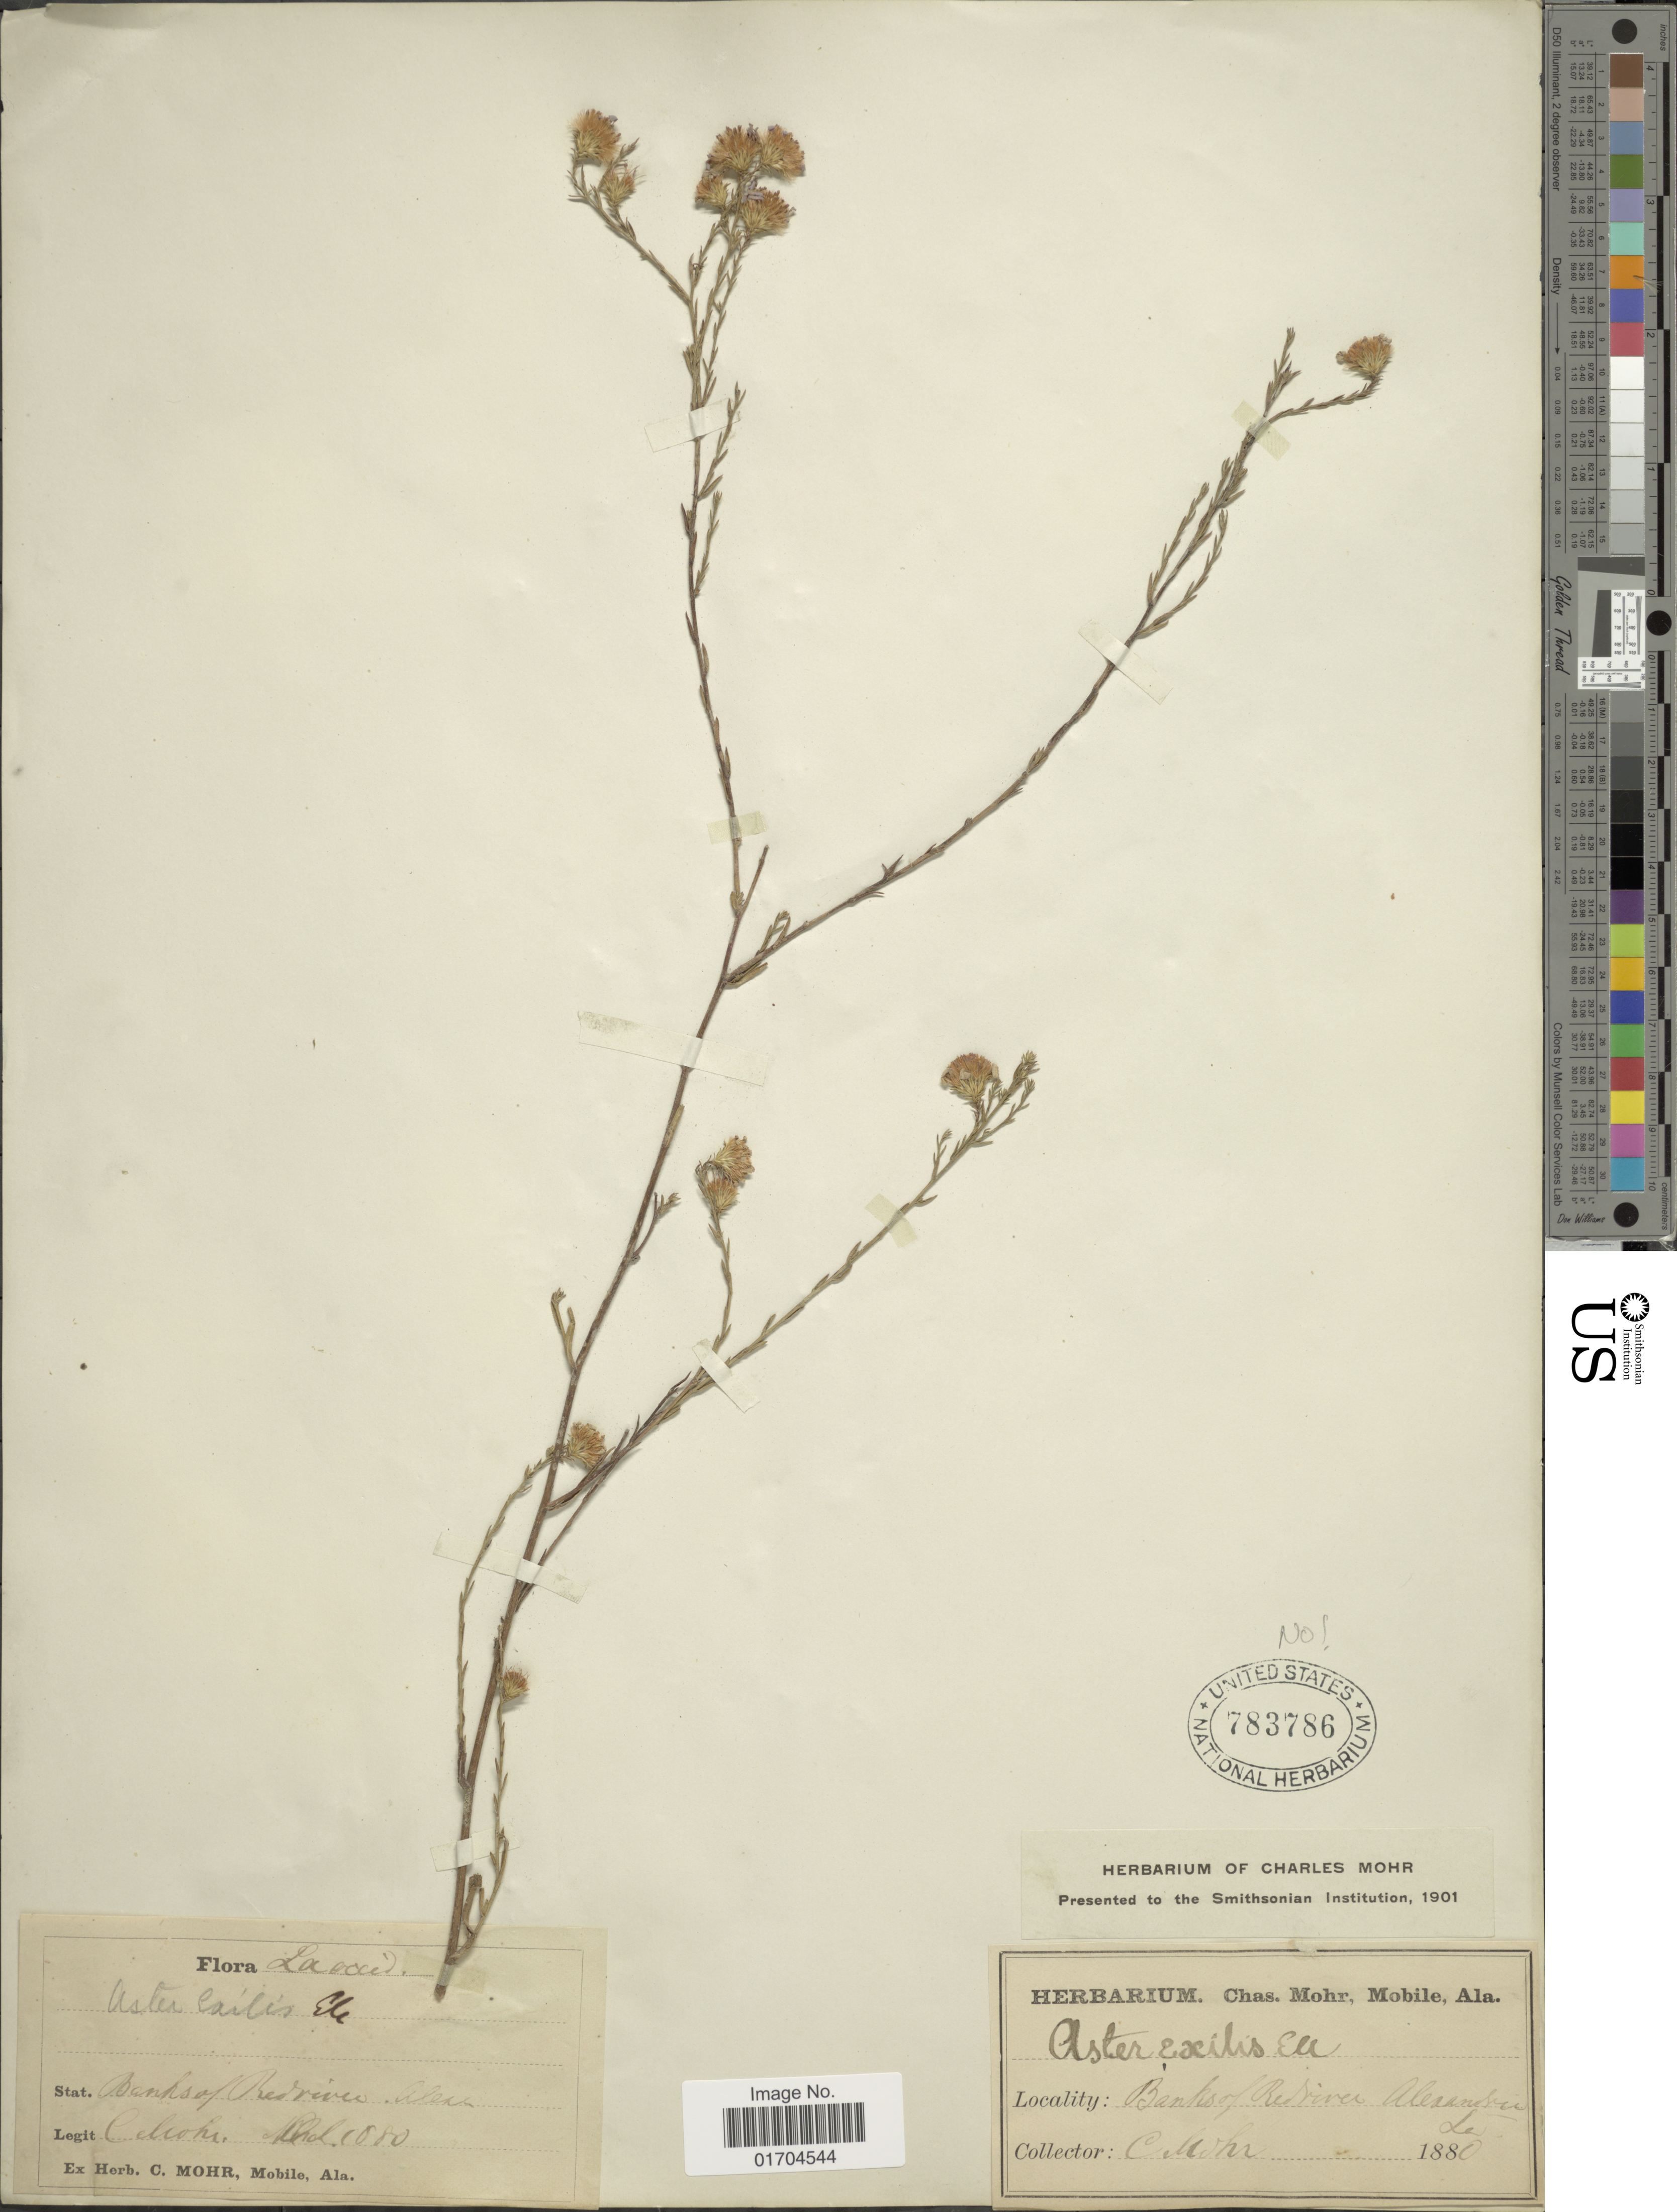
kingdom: Plantae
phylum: Tracheophyta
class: Magnoliopsida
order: Asterales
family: Asteraceae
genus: Symphyotrichum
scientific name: Symphyotrichum sp.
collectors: Mohr, C. T. (herbarium)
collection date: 1880-03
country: United States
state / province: Louisiana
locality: La occid. Stat. Banks of Red river. Alexandria La.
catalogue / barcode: US 783786